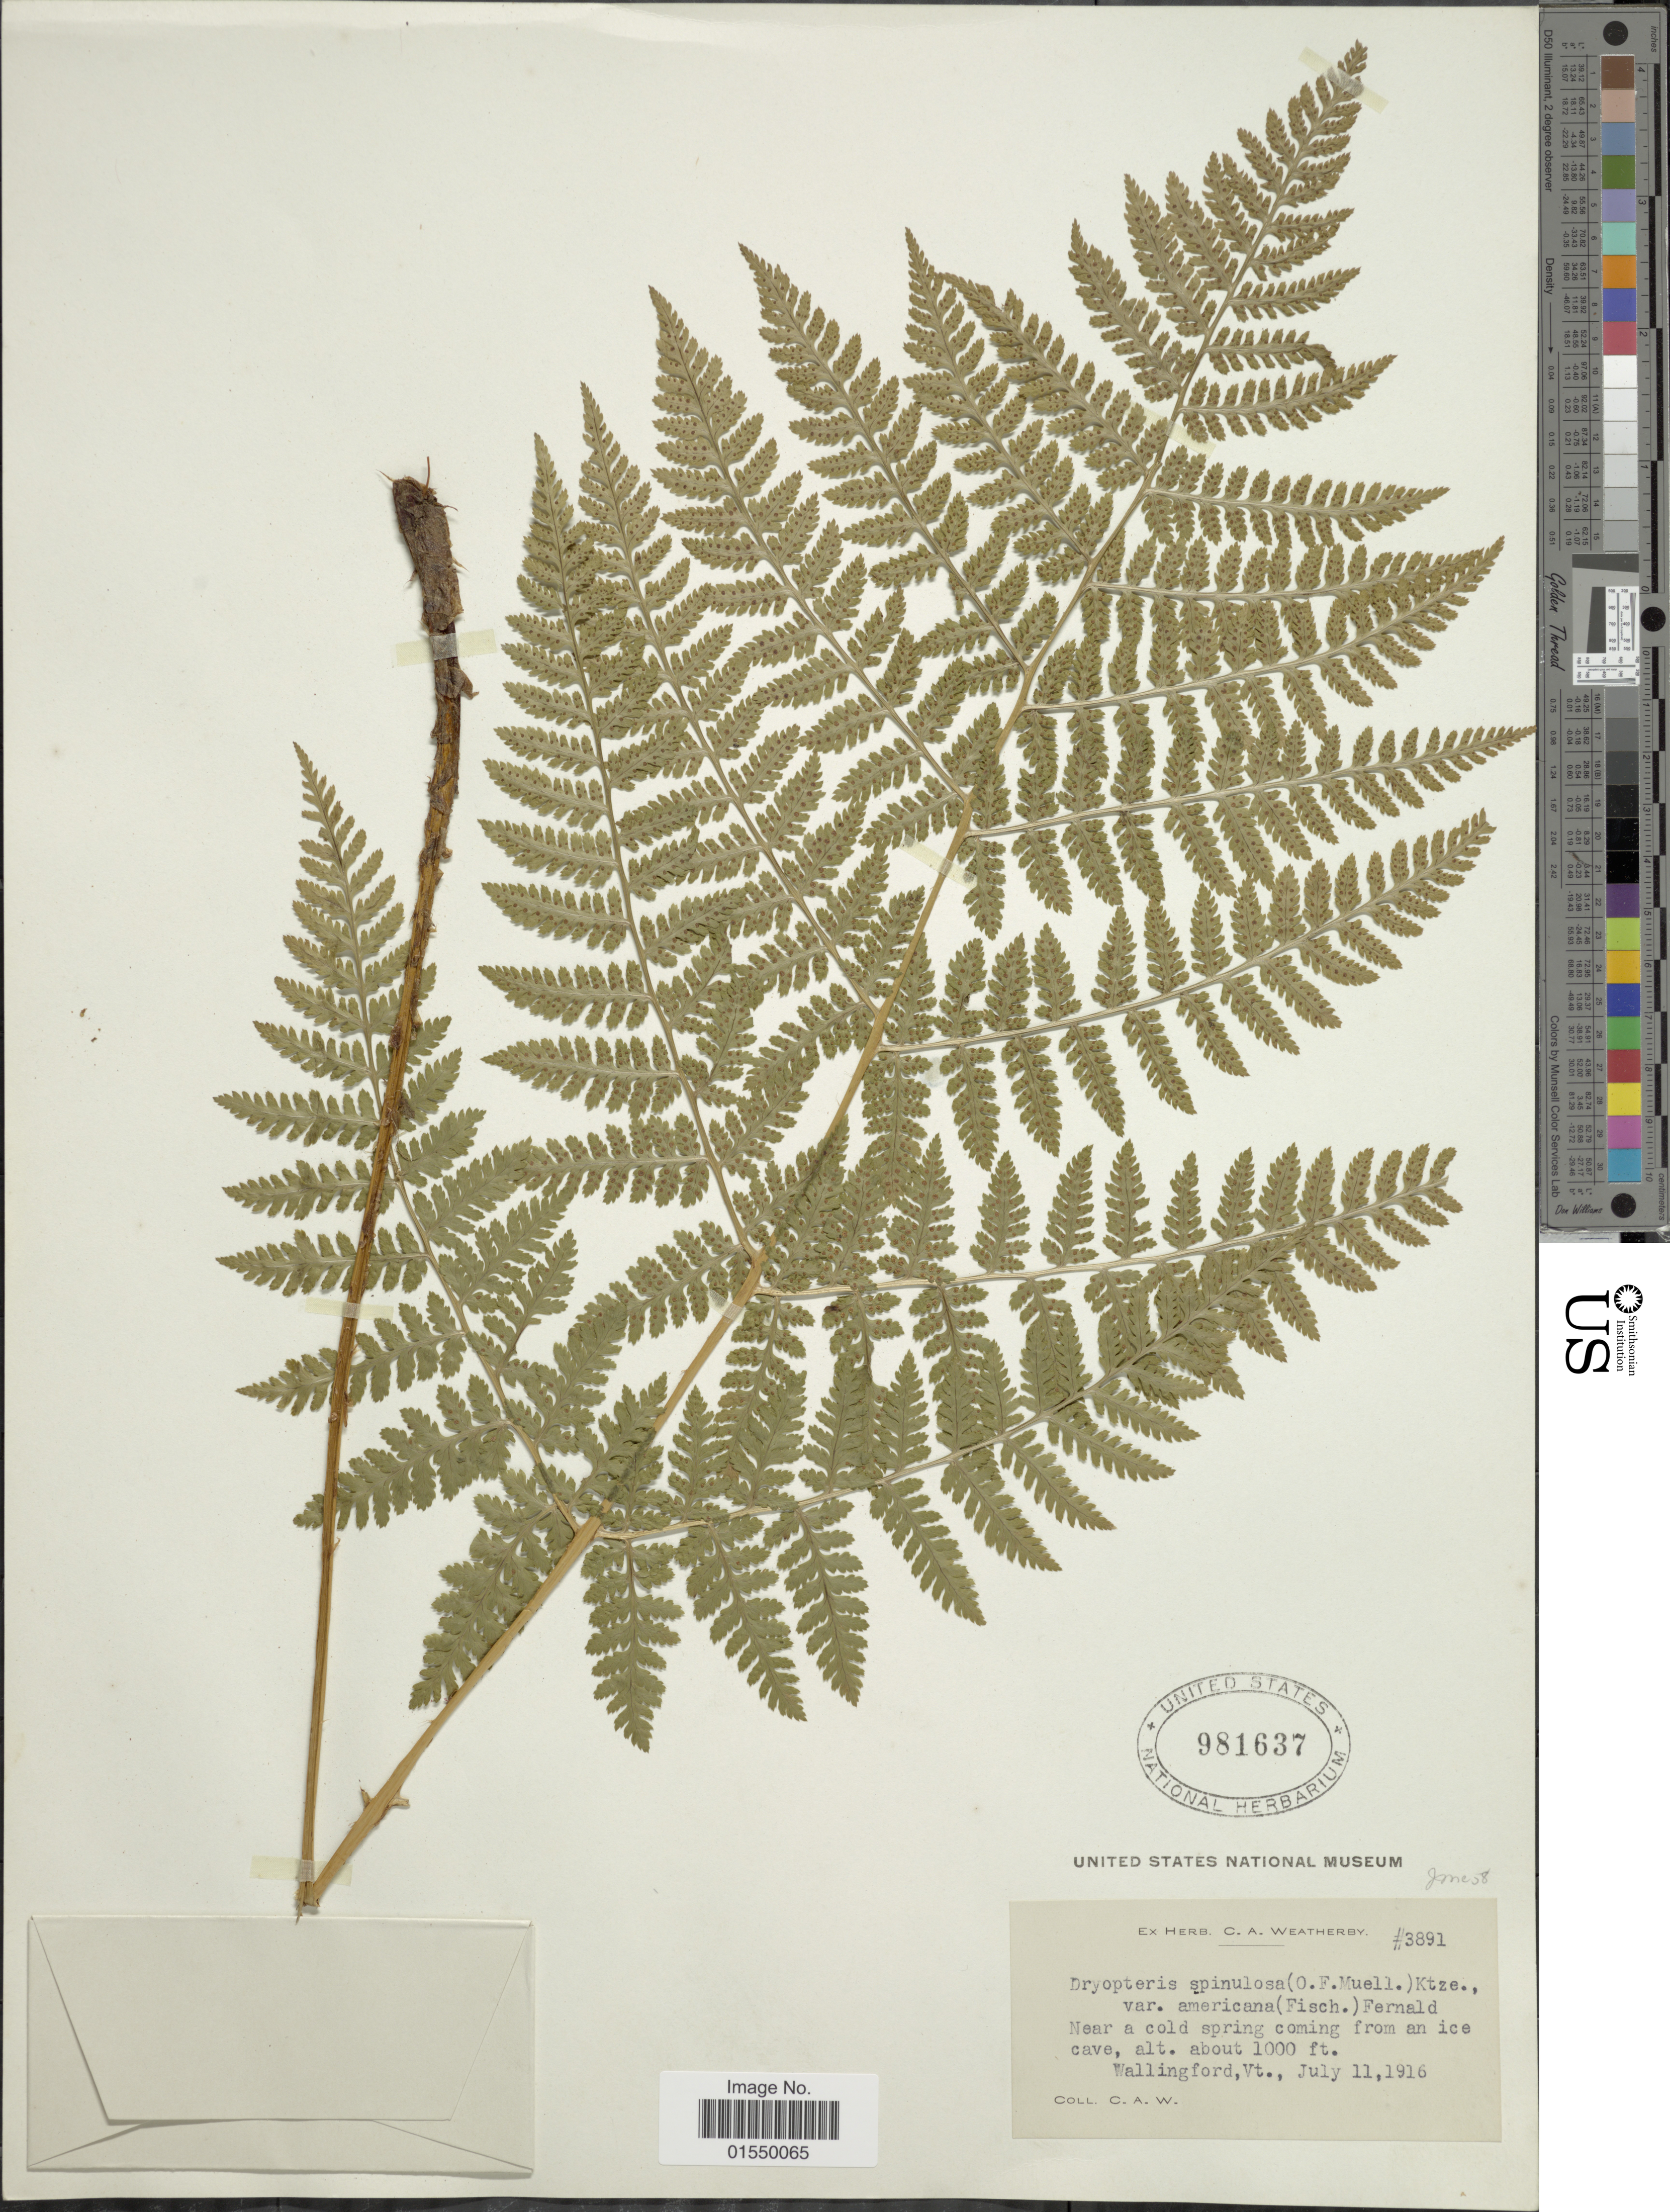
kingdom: Plantae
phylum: Tracheophyta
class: Polypodiopsida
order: Polypodiales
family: Dryopteridaceae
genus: Dryopteris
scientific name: Dryopteris campyloptera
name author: Clarkson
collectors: C. A. Weatherby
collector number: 3891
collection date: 1916-07-11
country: United States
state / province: Vermont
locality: Near a cold spring coming from an ice cave, Wallingford, Vt.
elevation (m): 305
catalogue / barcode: US 981637